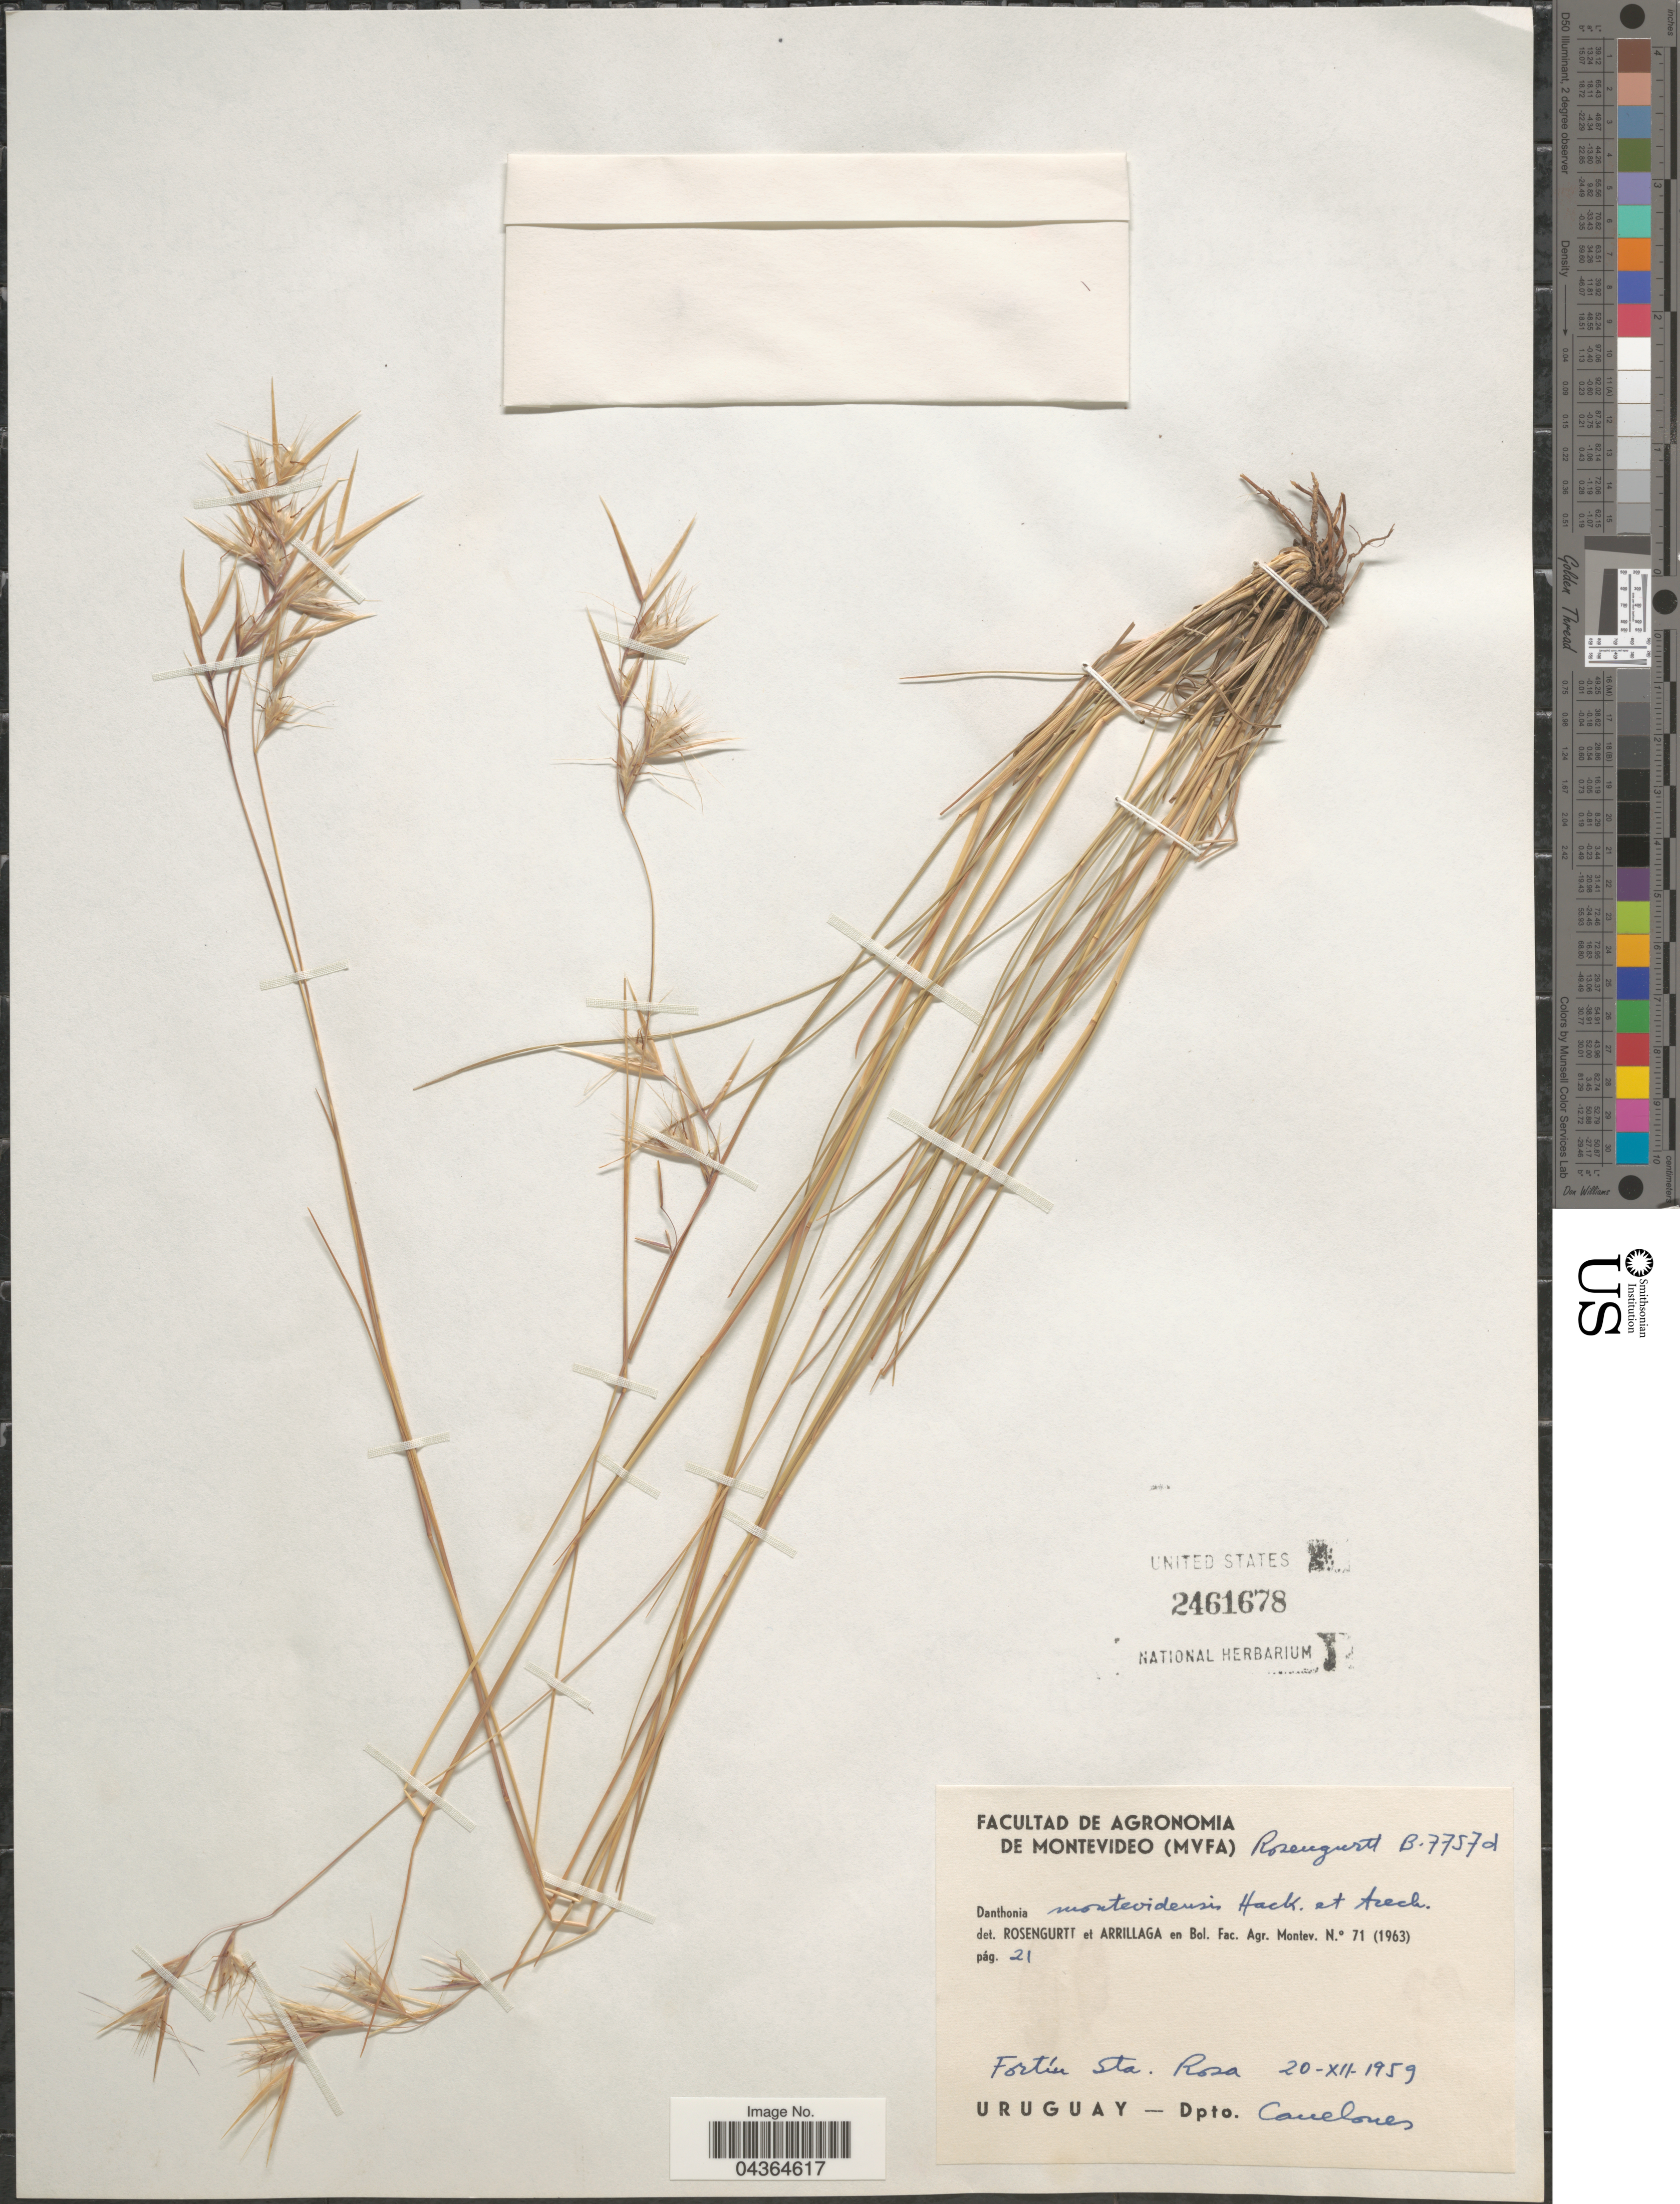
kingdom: Plantae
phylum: Tracheophyta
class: Liliopsida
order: Poales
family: Poaceae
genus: Danthonia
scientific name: Danthonia montevidensis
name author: (Hack.) Arechav.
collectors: Rosengurtt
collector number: B-7757d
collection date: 1959-12-20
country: Uruguay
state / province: Canelones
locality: Fortín Sta. Rosa. Dpto. Canelones.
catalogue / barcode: US 2461678